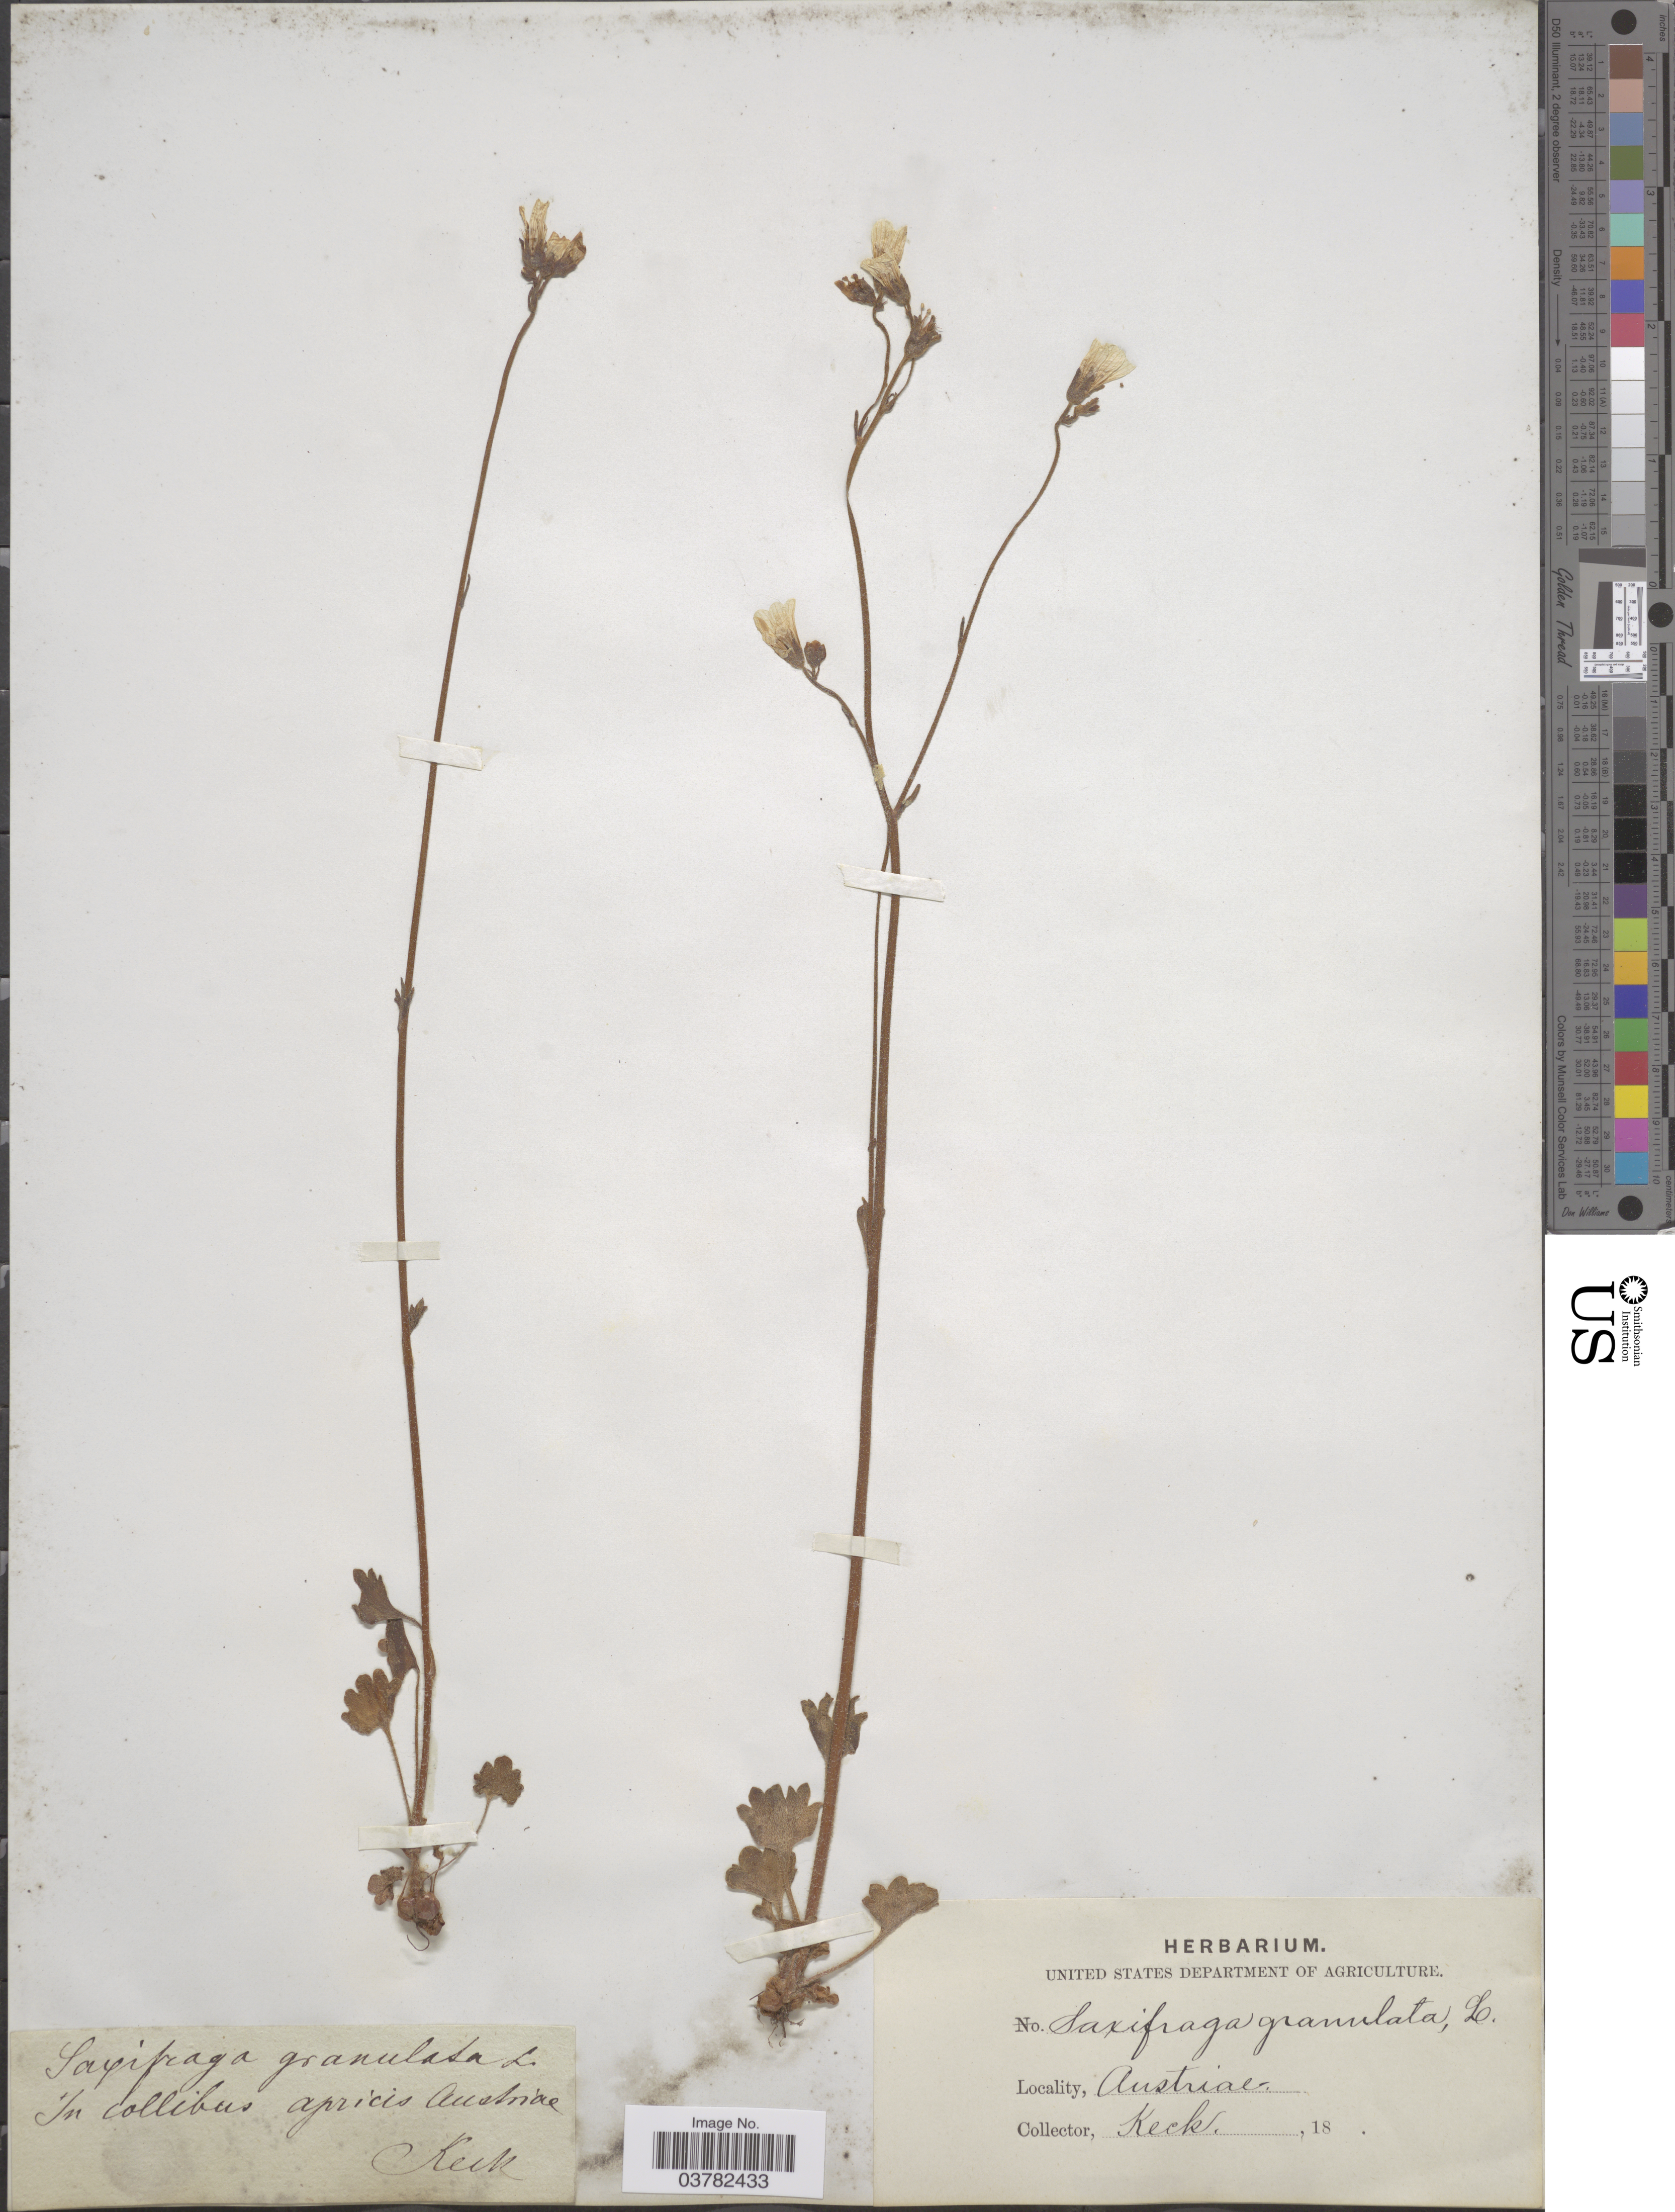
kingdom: Plantae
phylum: Tracheophyta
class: Magnoliopsida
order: Saxifragales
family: Saxifragaceae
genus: Saxifraga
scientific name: Saxifraga granulata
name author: L.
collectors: -- Keck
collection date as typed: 18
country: Austria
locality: In collibus apricio Austriae.